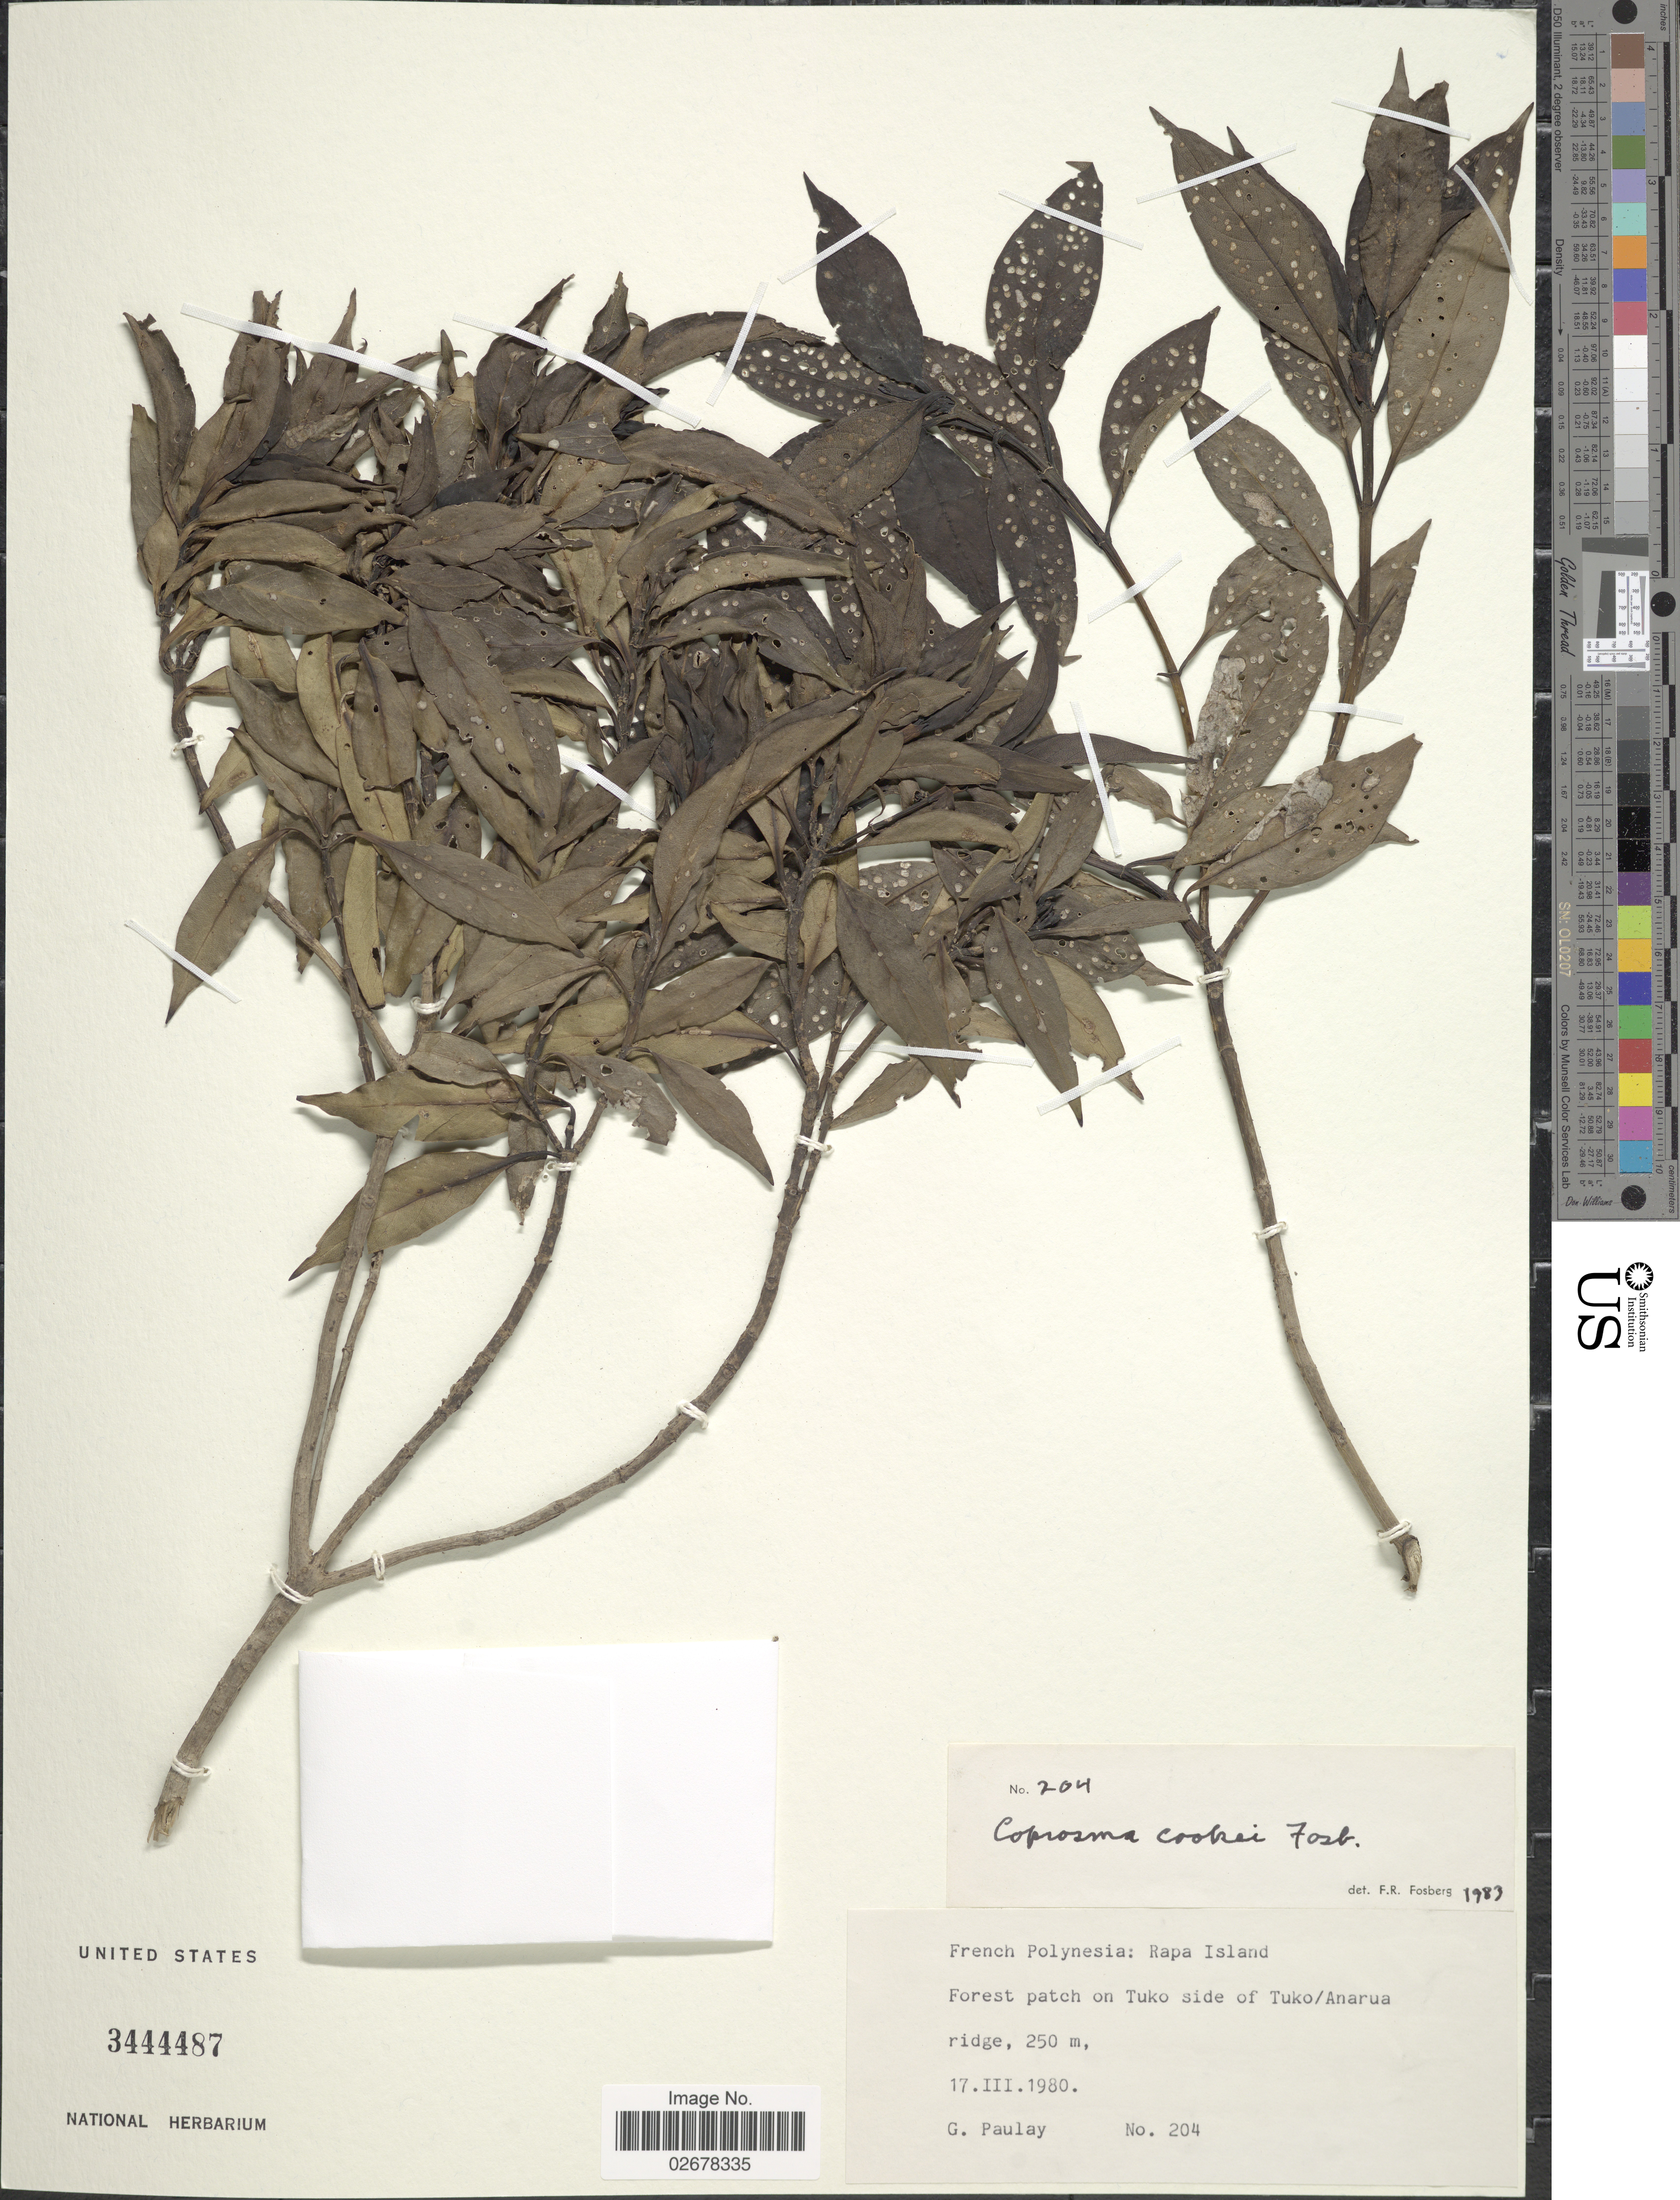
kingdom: Plantae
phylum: Tracheophyta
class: Magnoliopsida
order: Gentianales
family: Rubiaceae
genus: Coprosma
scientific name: Coprosma cookei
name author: Fosberg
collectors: G. Paulay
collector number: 204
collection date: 1980-03-17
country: French Polynesia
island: Rapa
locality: Rapa Island, Forest patch on Tuko side of Tuko/Anarua ridge.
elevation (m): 250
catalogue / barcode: US 3444487